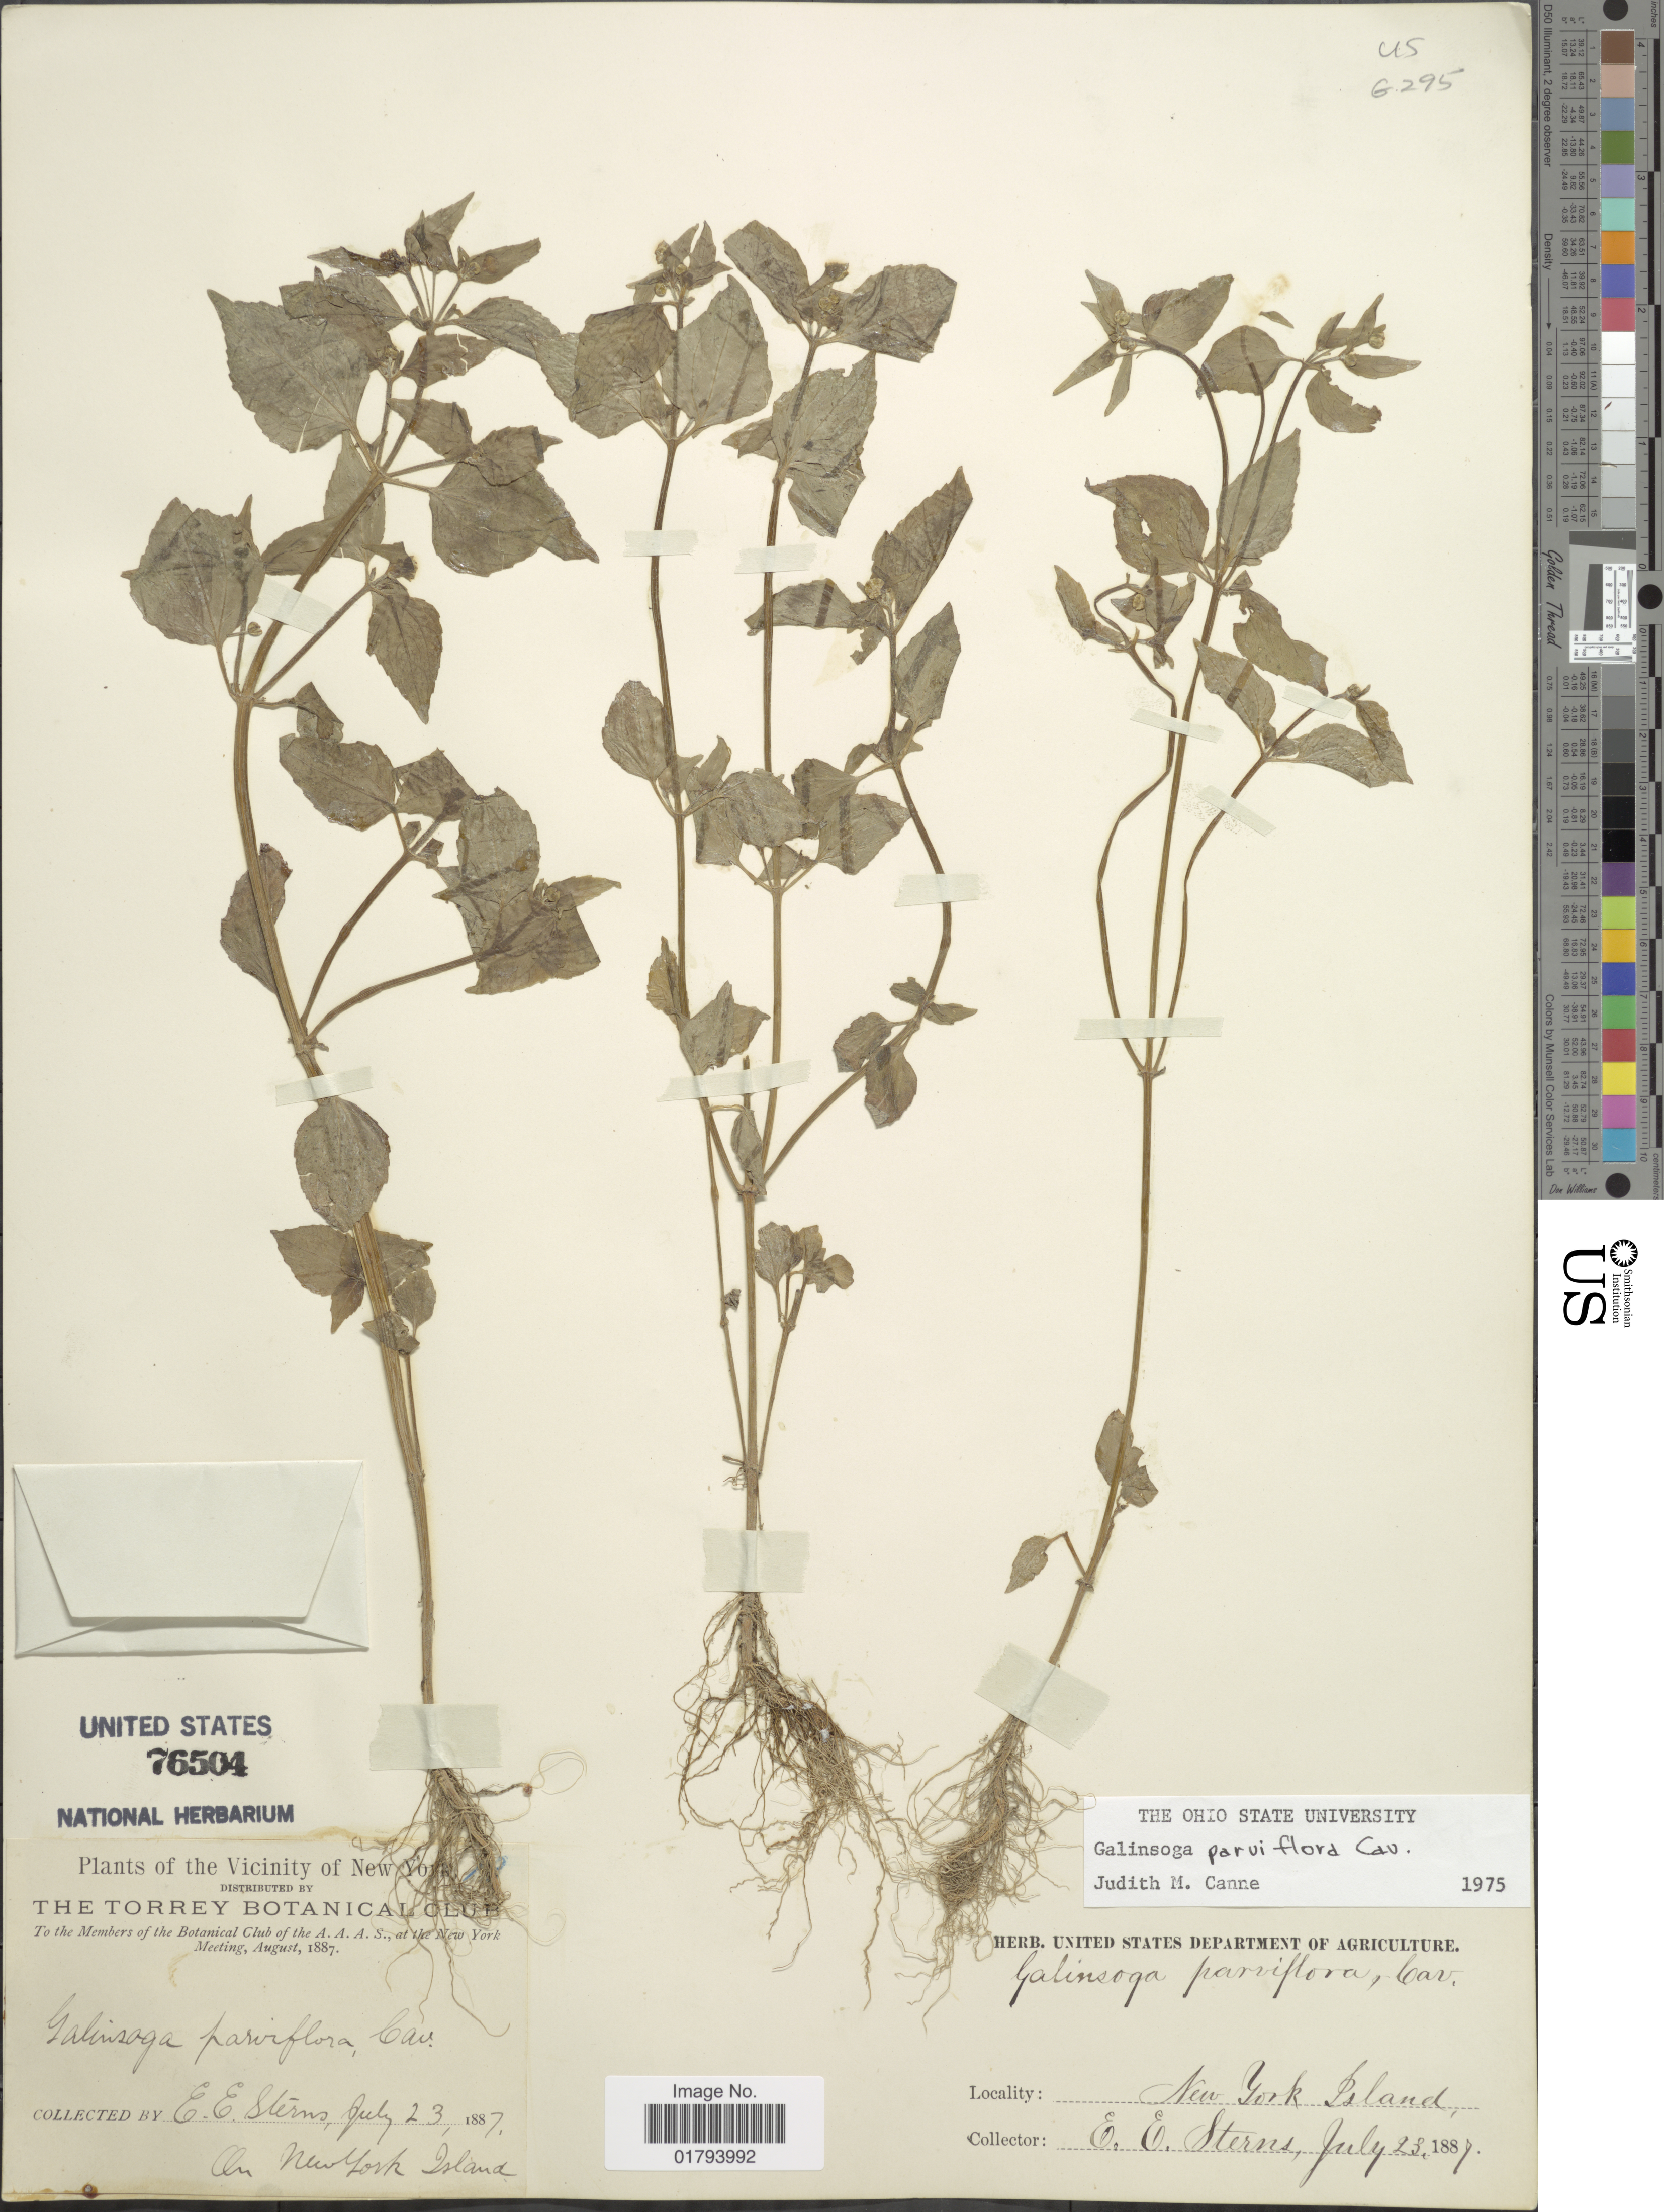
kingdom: Plantae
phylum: Tracheophyta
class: Magnoliopsida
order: Asterales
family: Asteraceae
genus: Galinsoga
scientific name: Galinsoga parviflora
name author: Cav.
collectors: E. E. Sterns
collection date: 1887-07-23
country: United States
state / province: New York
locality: New York Island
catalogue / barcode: US 76504